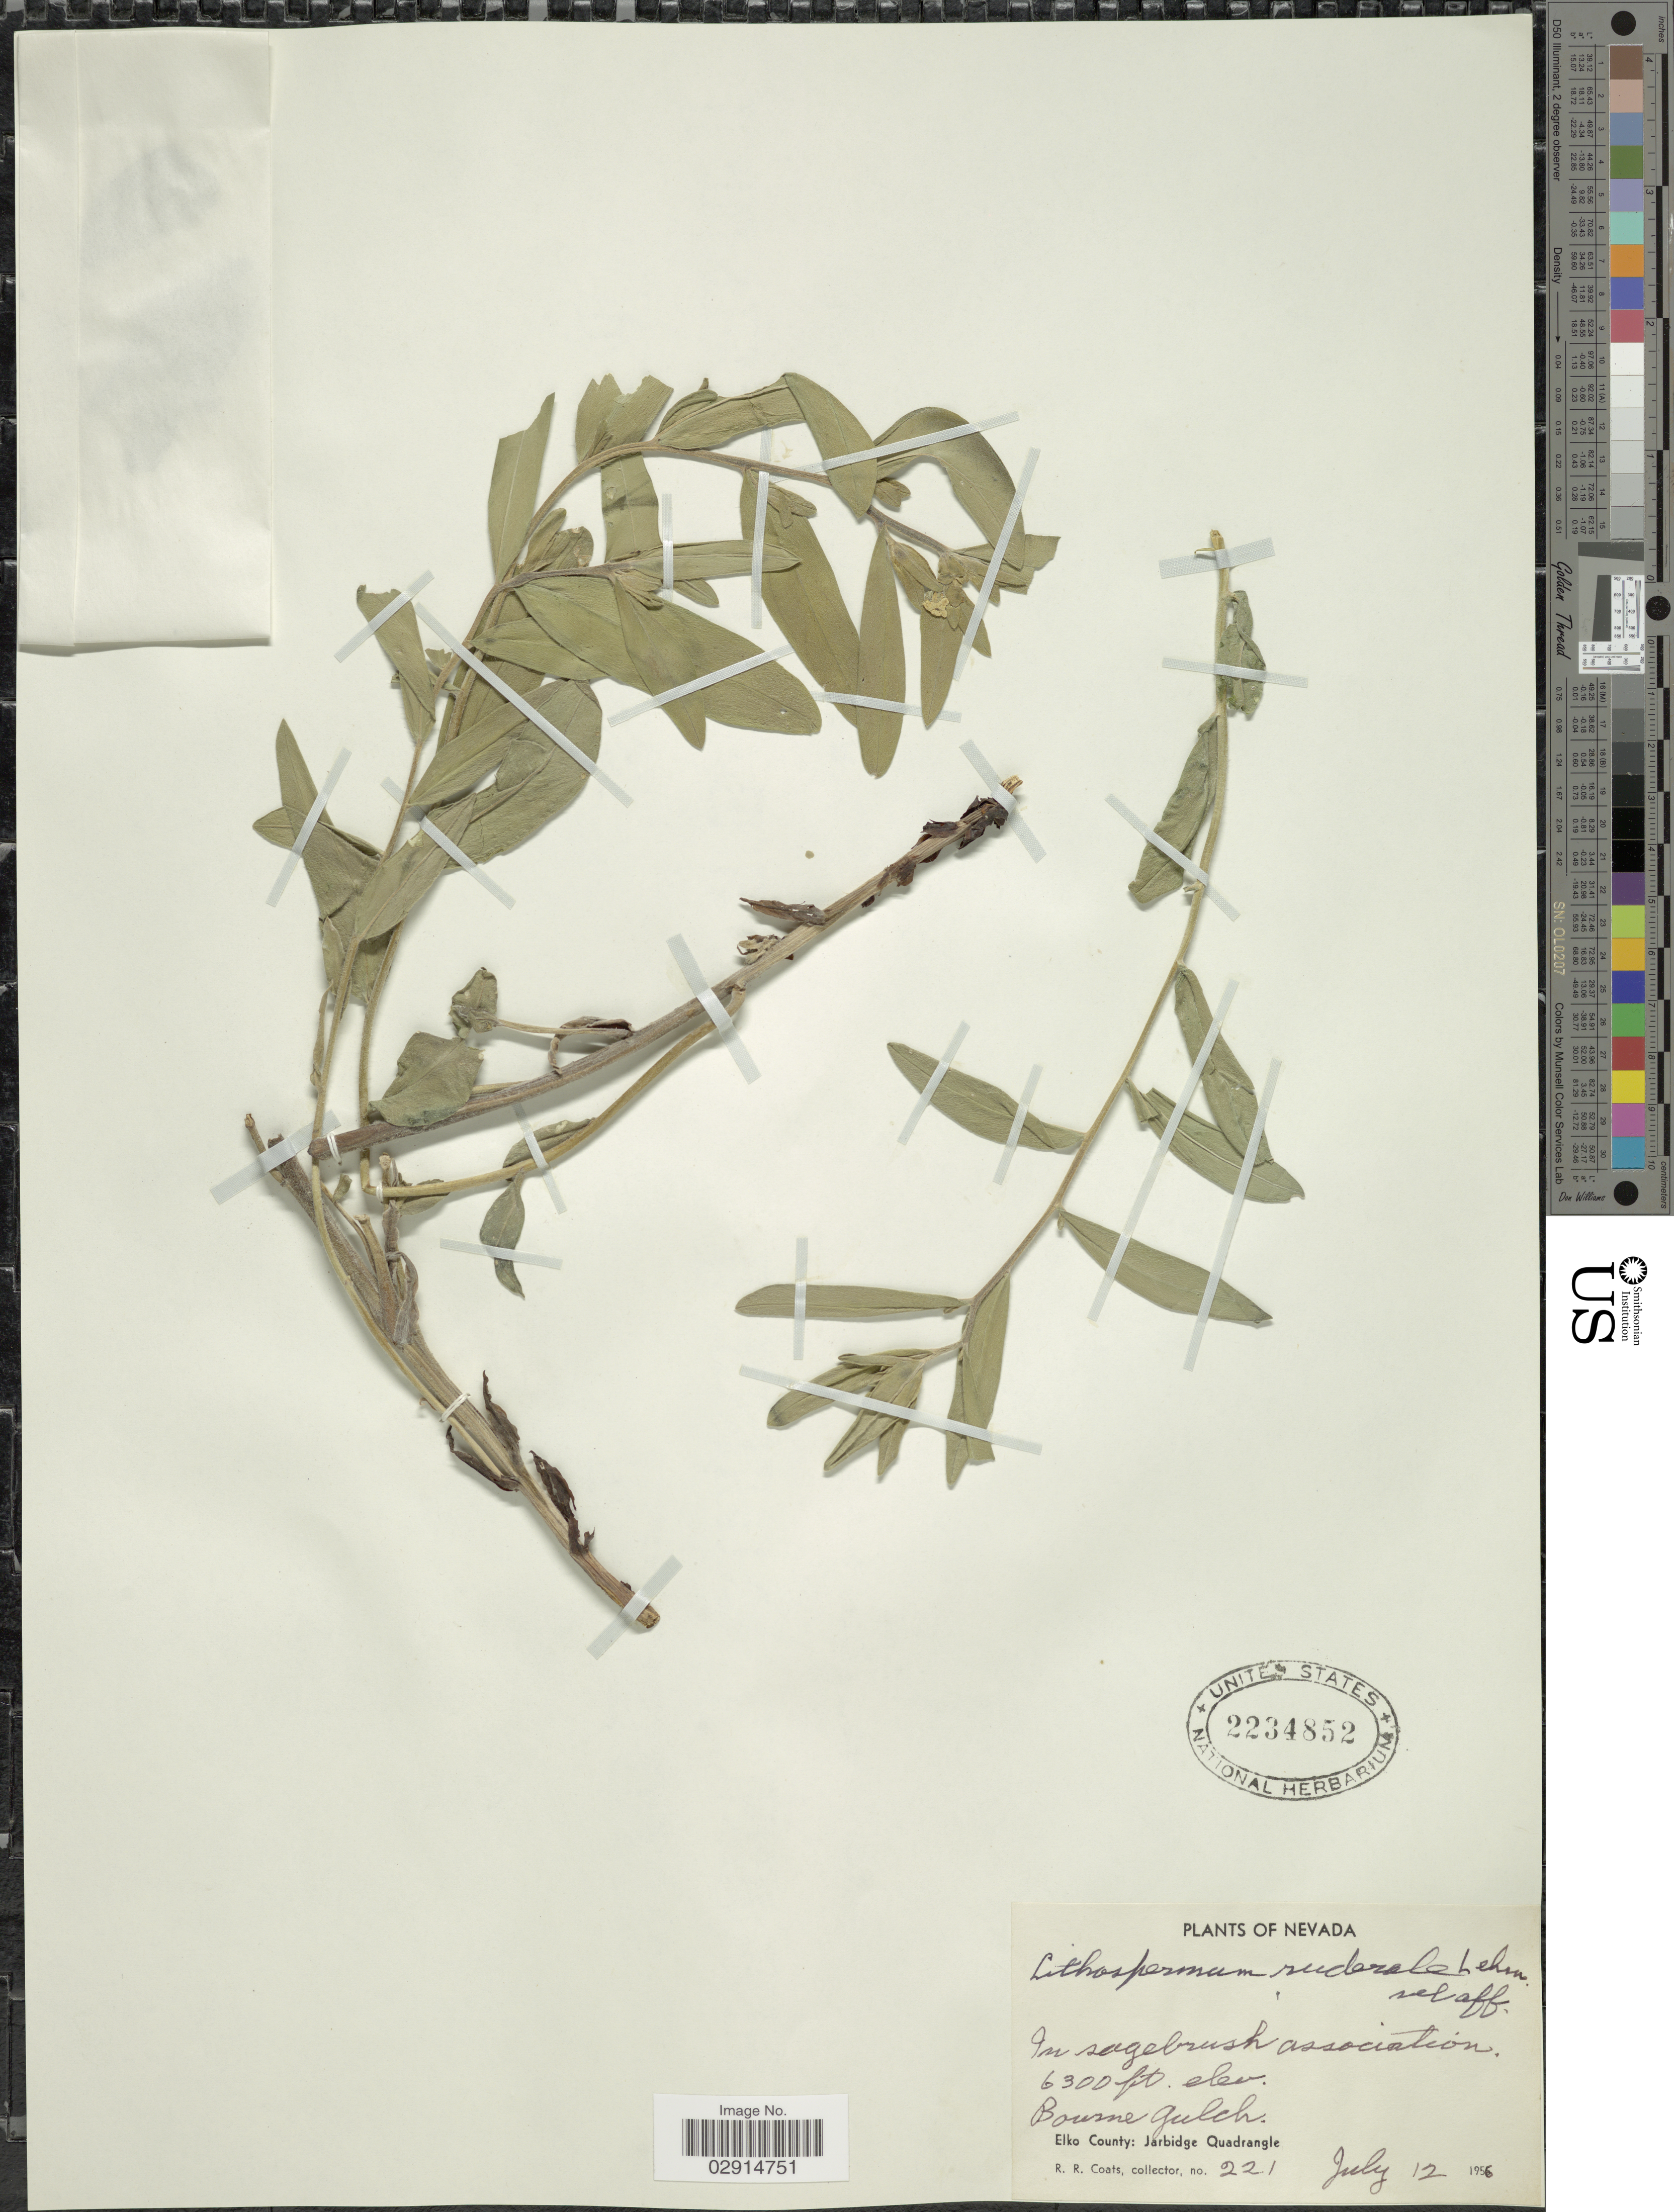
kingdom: Plantae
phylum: Tracheophyta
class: Magnoliopsida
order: Boraginales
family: Boraginaceae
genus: Lithospermum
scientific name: Lithospermum ruderale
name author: Douglas ex Lehm.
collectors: R. Coats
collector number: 221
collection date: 1956-07-12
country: United States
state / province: Nevada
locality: Bourne Gulch, Elko County, Jarbidge Quadrangle.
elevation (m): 1920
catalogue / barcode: US 2234852